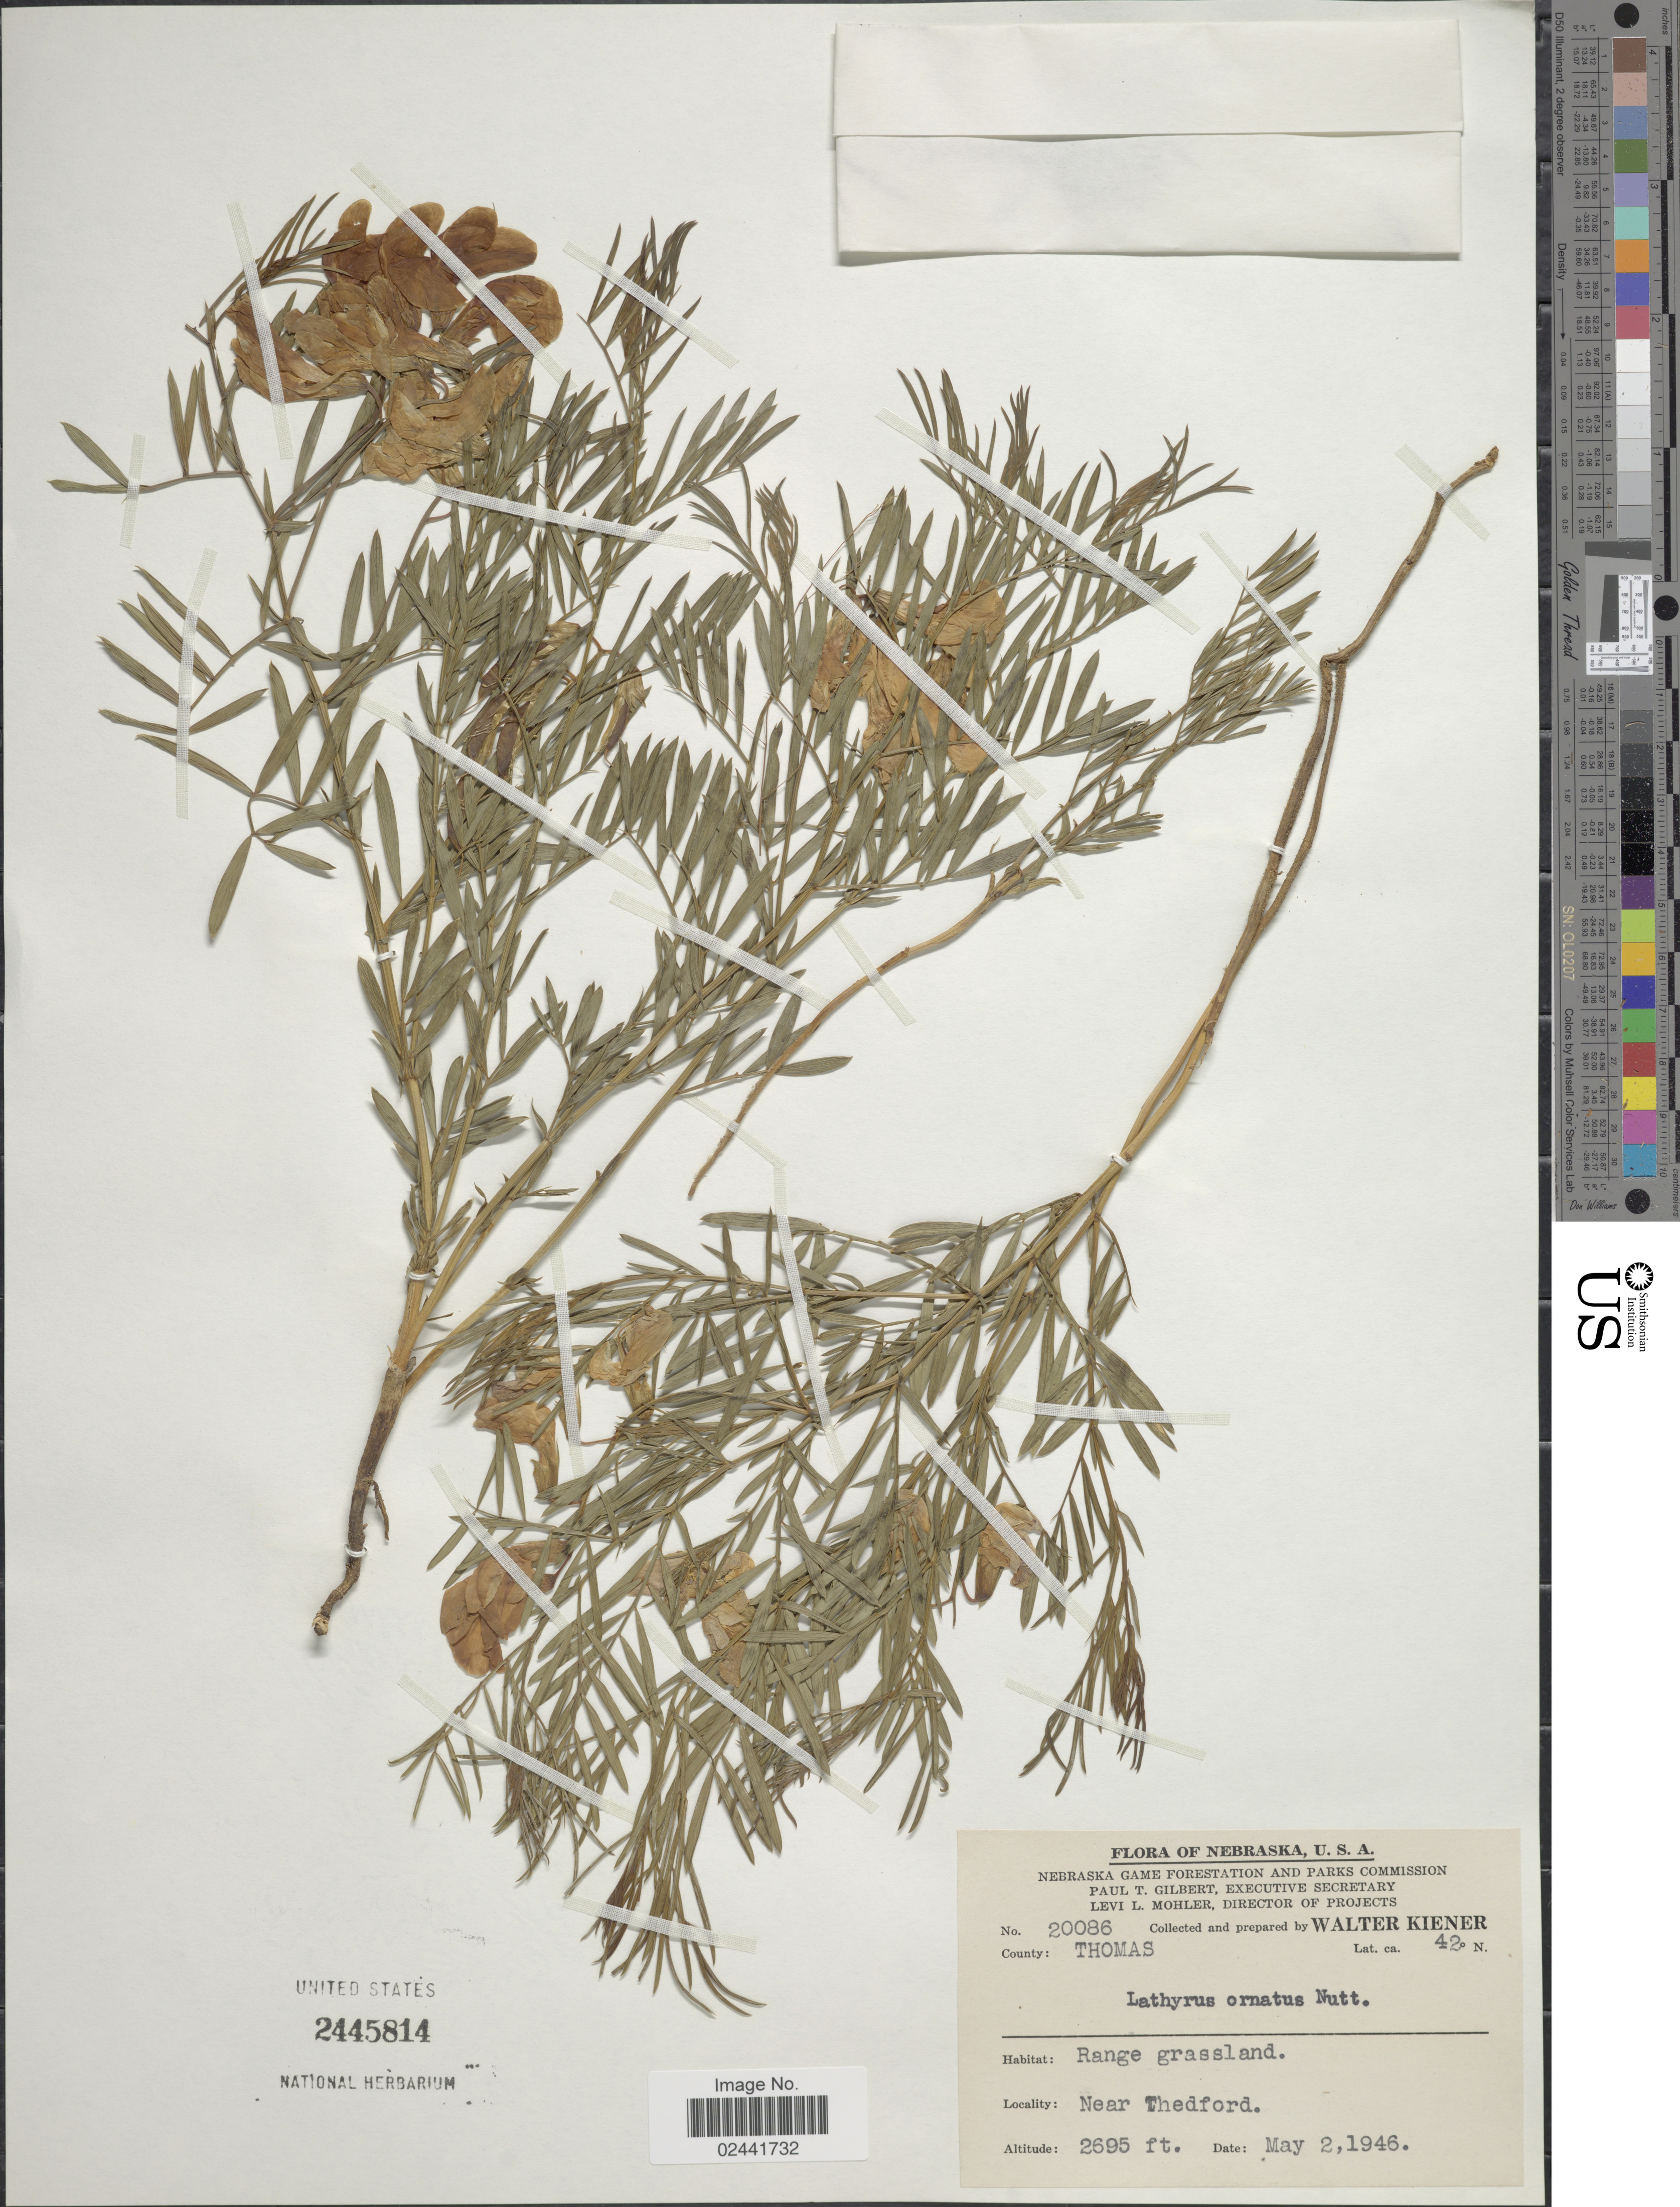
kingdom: Plantae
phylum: Tracheophyta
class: Magnoliopsida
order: Fabales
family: Fabaceae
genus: Lathyrus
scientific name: Lathyrus stipulaceus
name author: (Pursh) Butters & H. St. John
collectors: W. Kiener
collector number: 20086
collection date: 1946-05-02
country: United States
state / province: Nebraska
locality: County: Thomas, Range grassland, Near Thedford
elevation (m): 821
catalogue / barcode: US 2445814